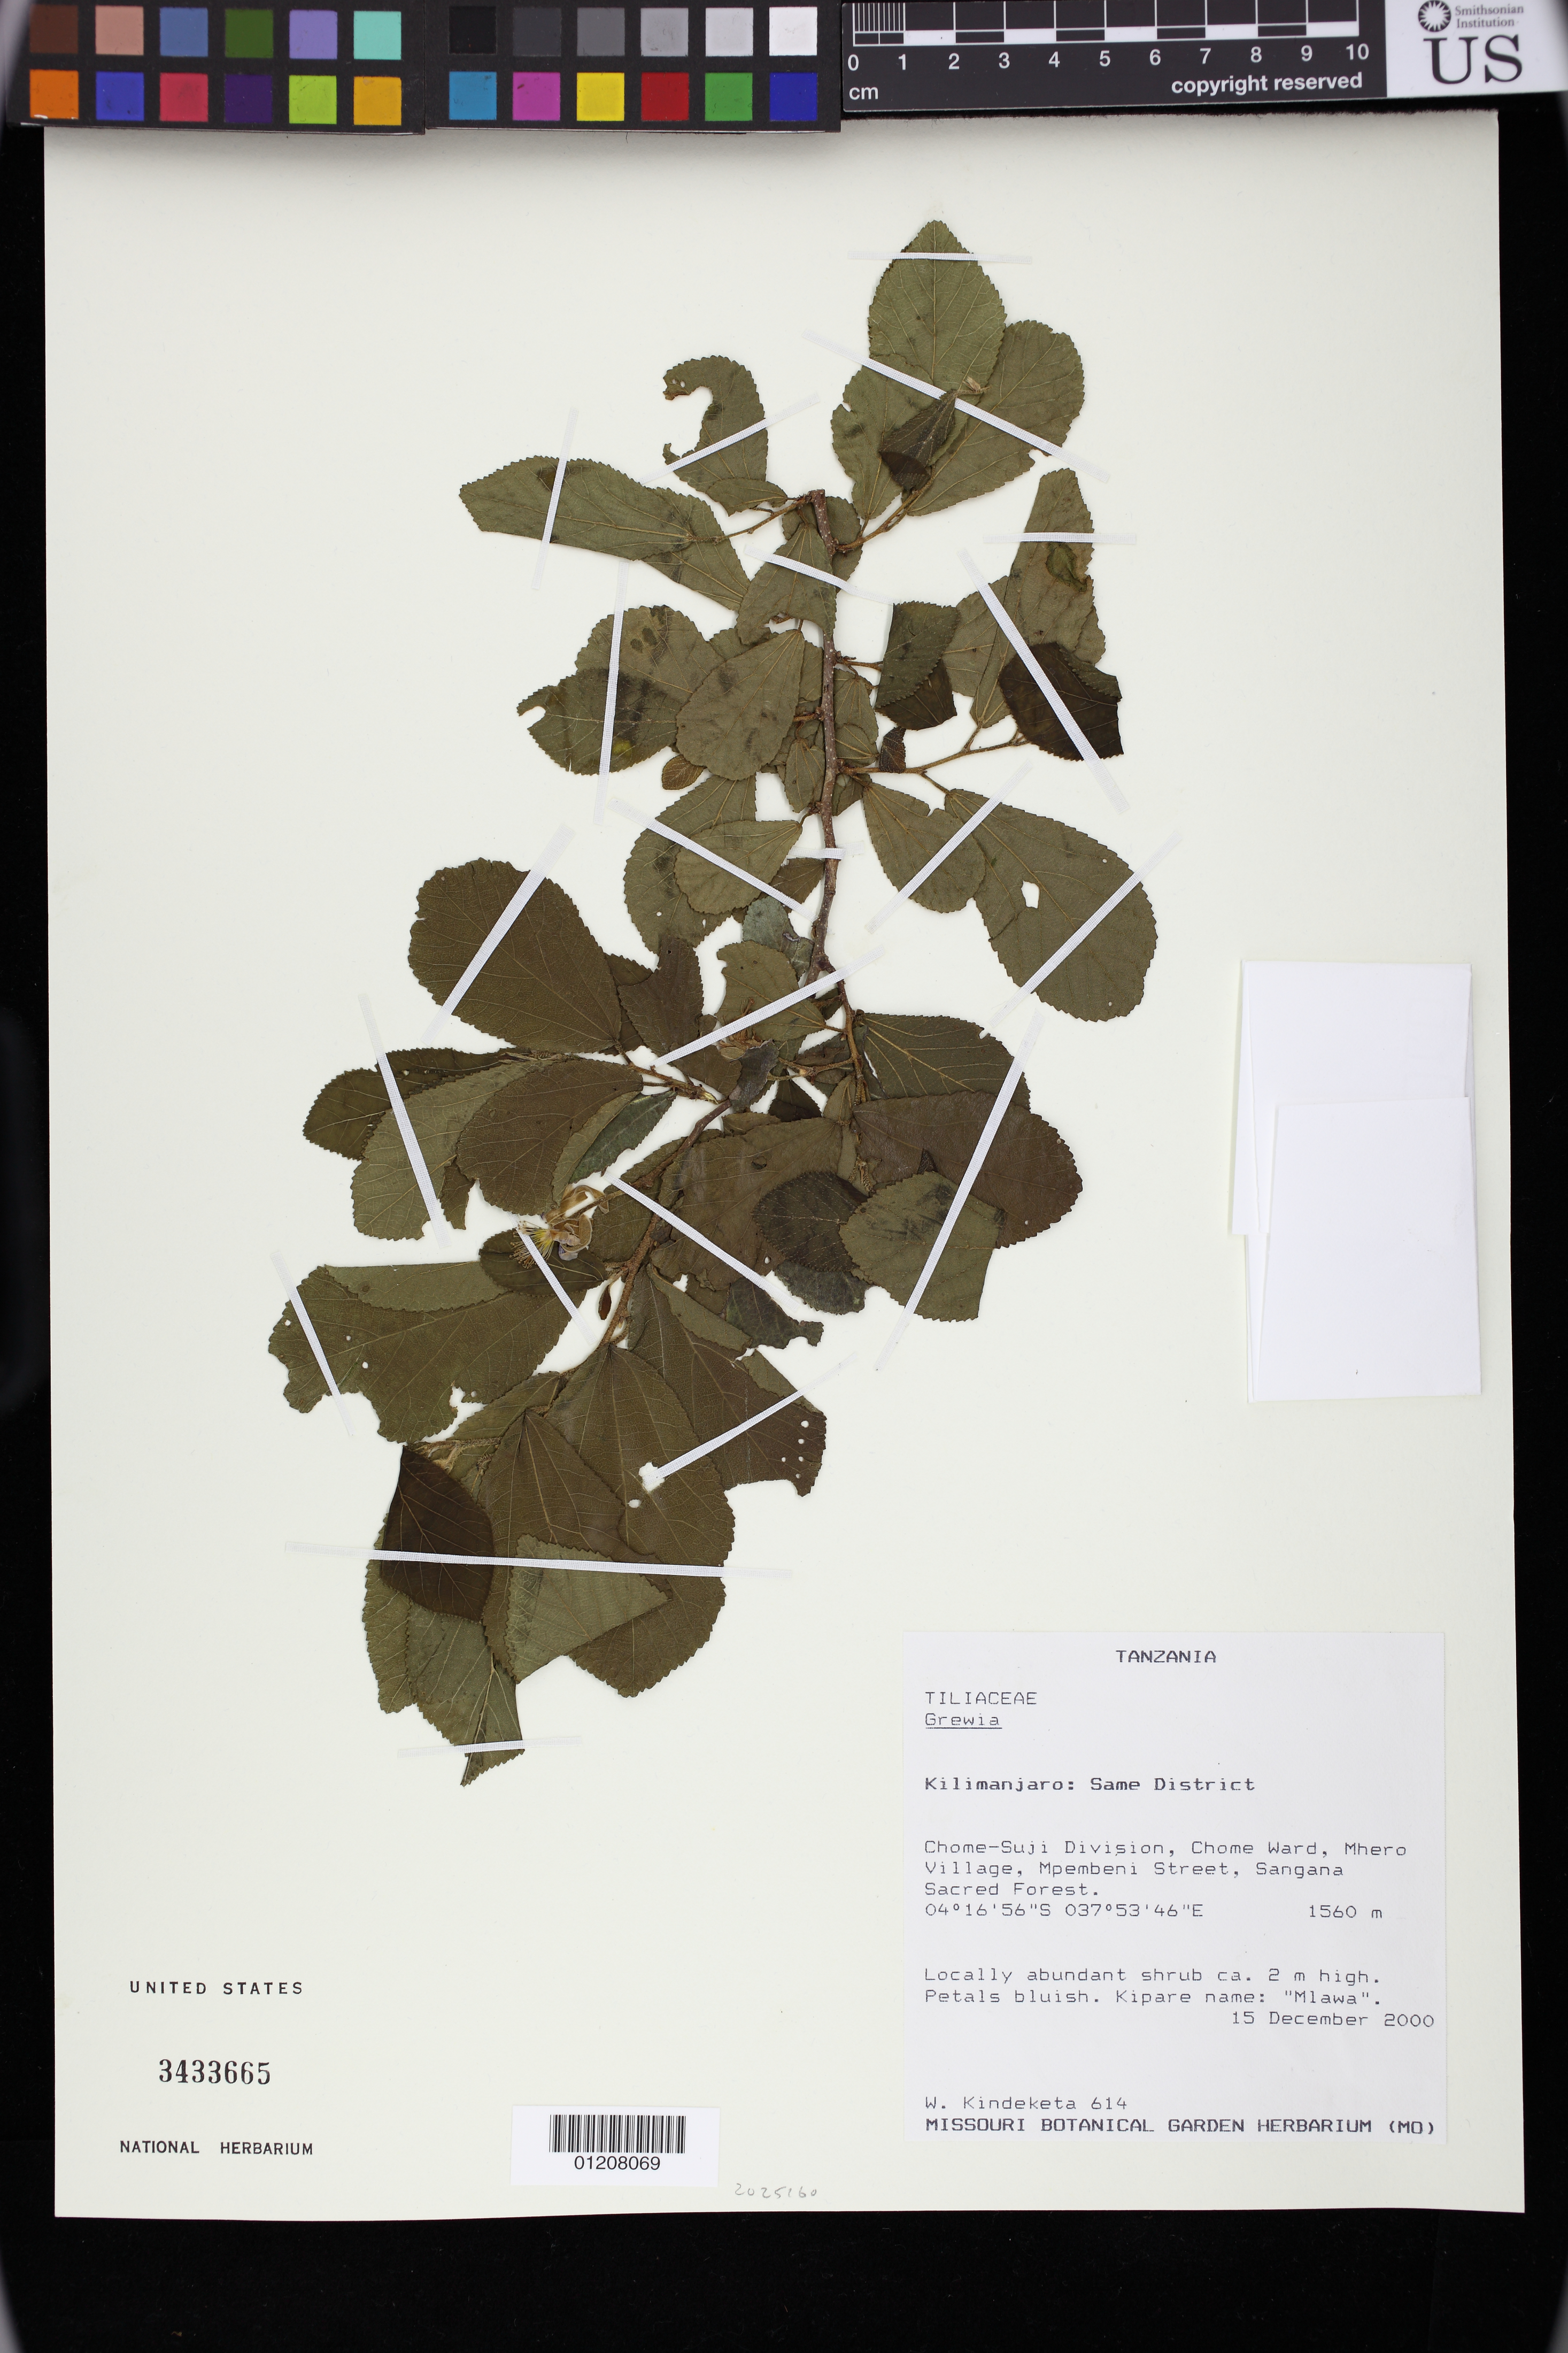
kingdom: Plantae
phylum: Tracheophyta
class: Magnoliopsida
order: Malvales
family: Malvaceae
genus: Grewia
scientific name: Grewia sp.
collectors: W. Kindeketa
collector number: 614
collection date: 2000-12-15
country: Tanzania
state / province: Kilimanjaro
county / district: Kilimanjaro District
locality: Chome-Suji Division,Chome Ward, Mhero Village, Mpembeni Street, Sangana Sacred Forest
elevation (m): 1560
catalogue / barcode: US 3433665